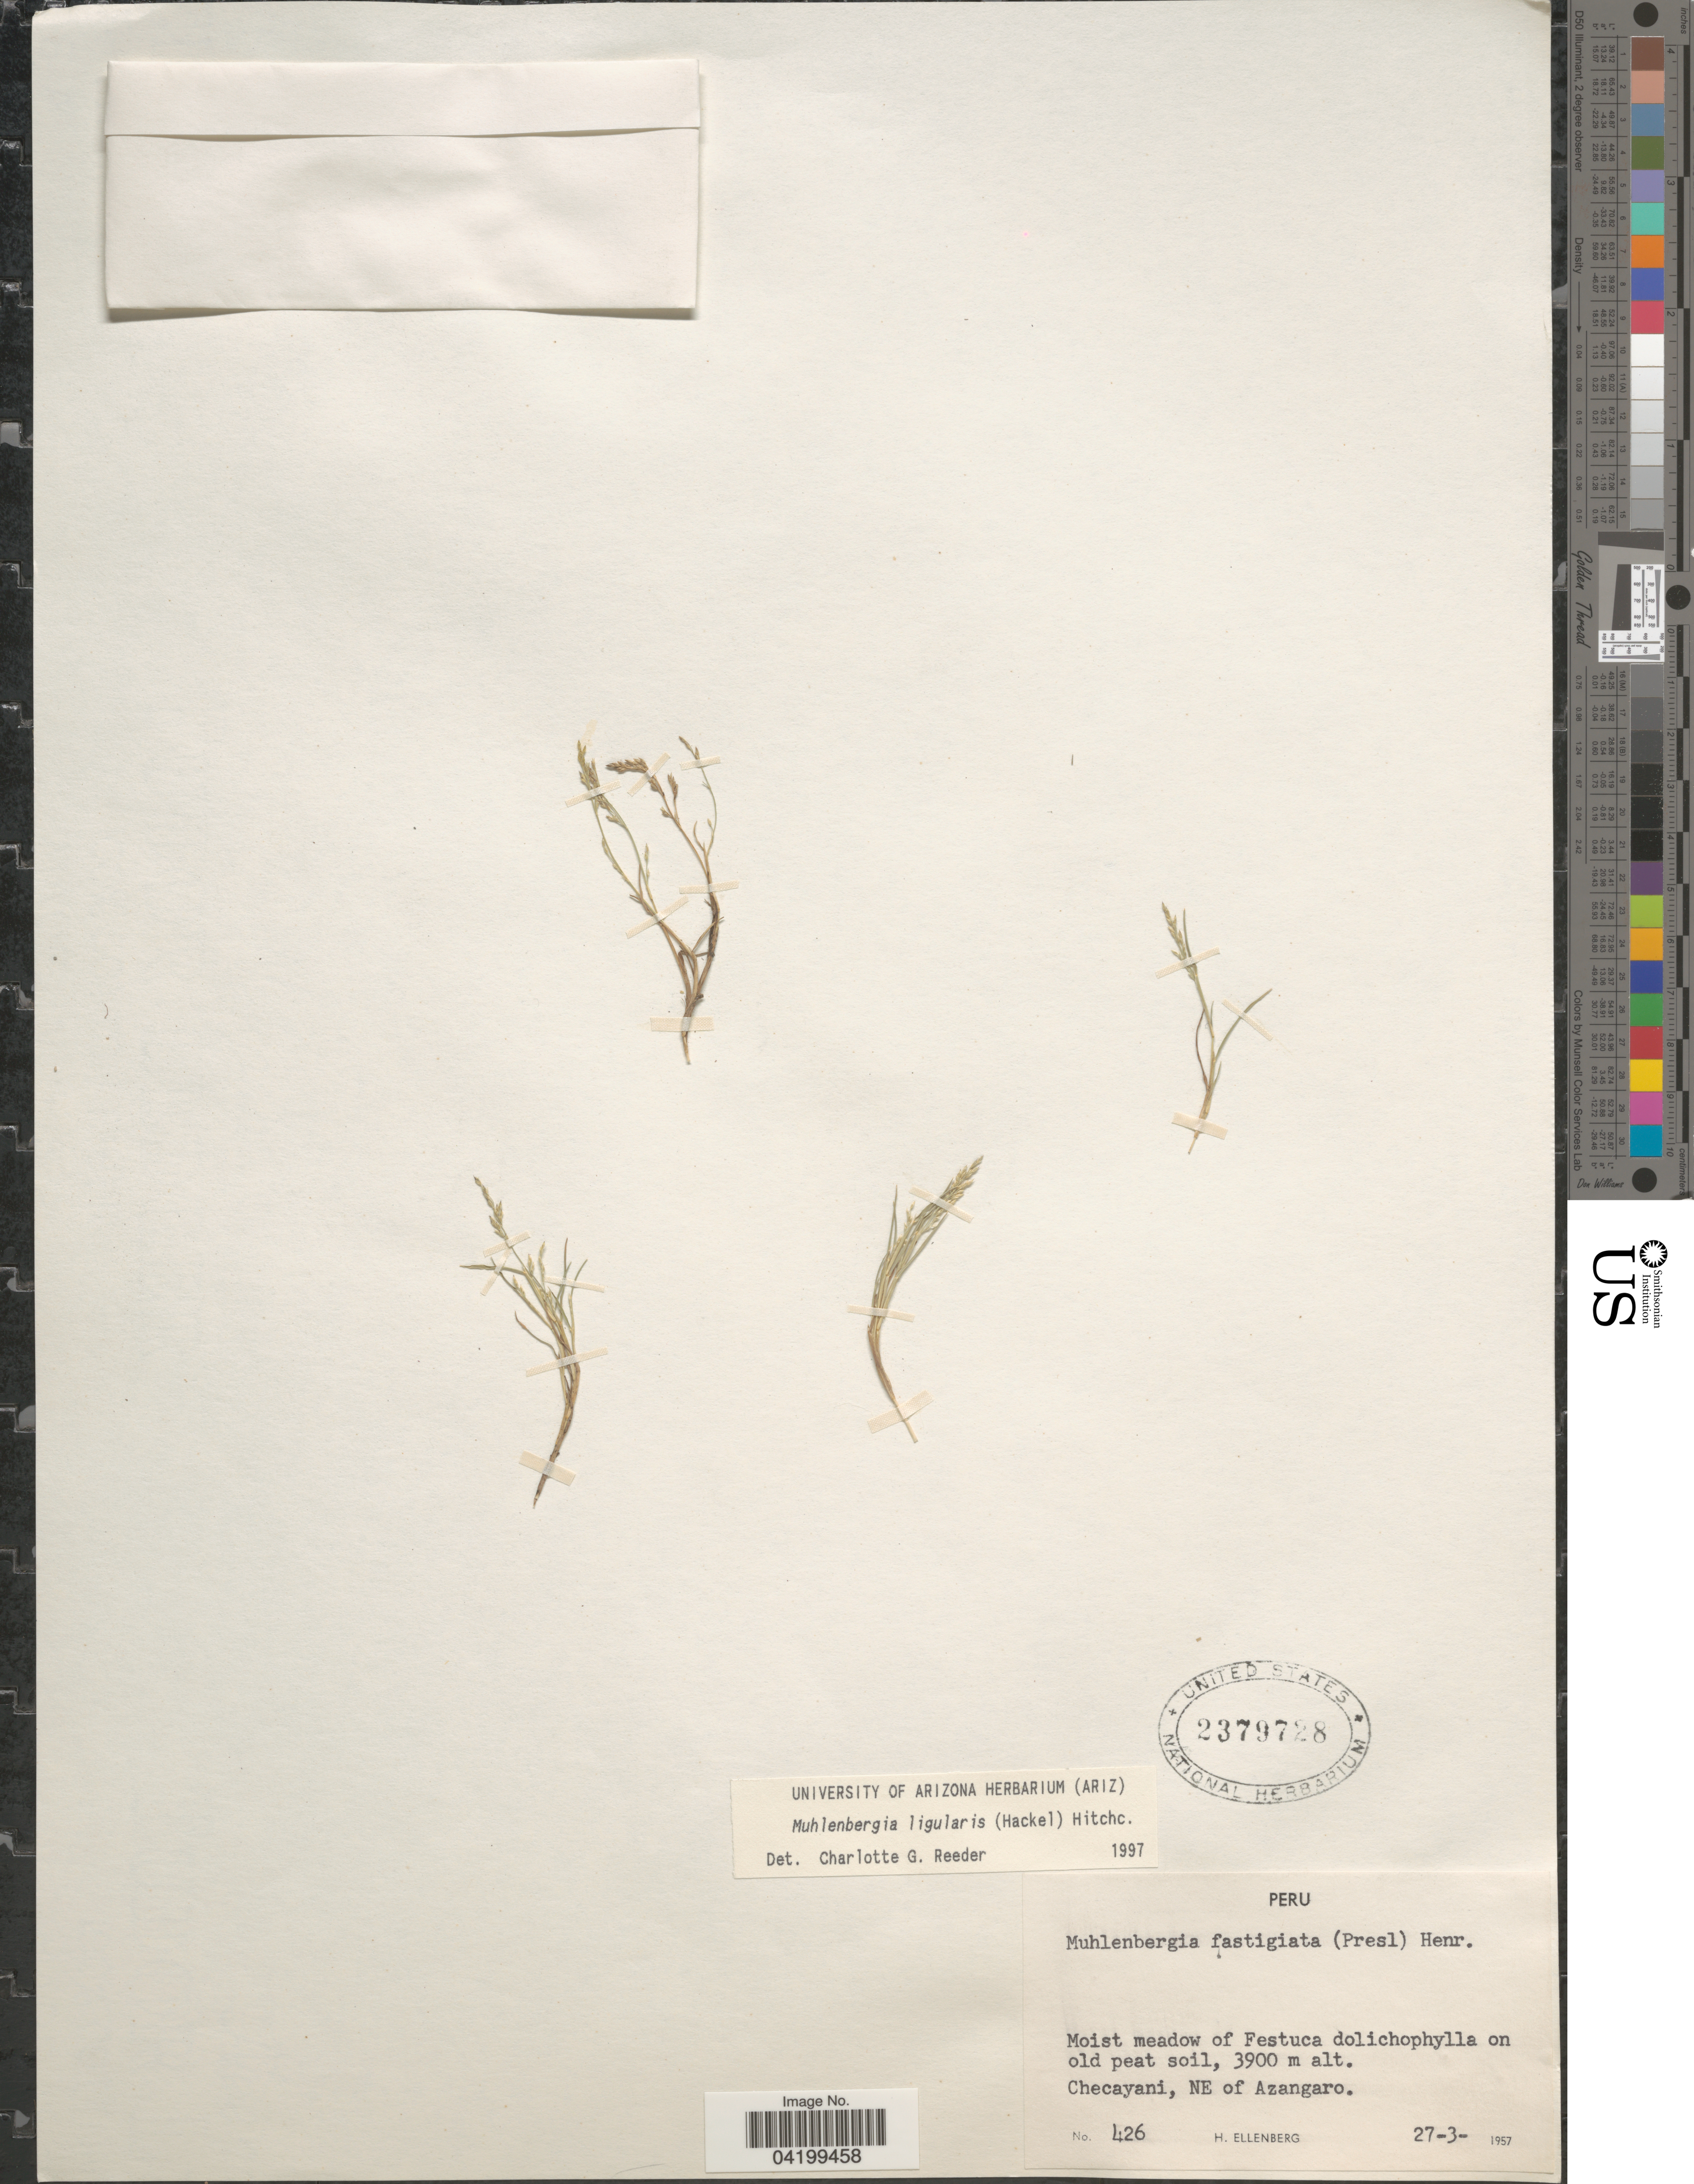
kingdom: Plantae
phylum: Tracheophyta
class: Liliopsida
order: Poales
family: Poaceae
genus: Muhlenbergia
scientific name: Muhlenbergia ligularis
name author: (Hack.) Hitchc.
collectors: H. Ellenberg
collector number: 426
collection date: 1957-03-27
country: Peru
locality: Checayani, NE of Azangaro.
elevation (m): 3900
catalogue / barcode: US 2379728